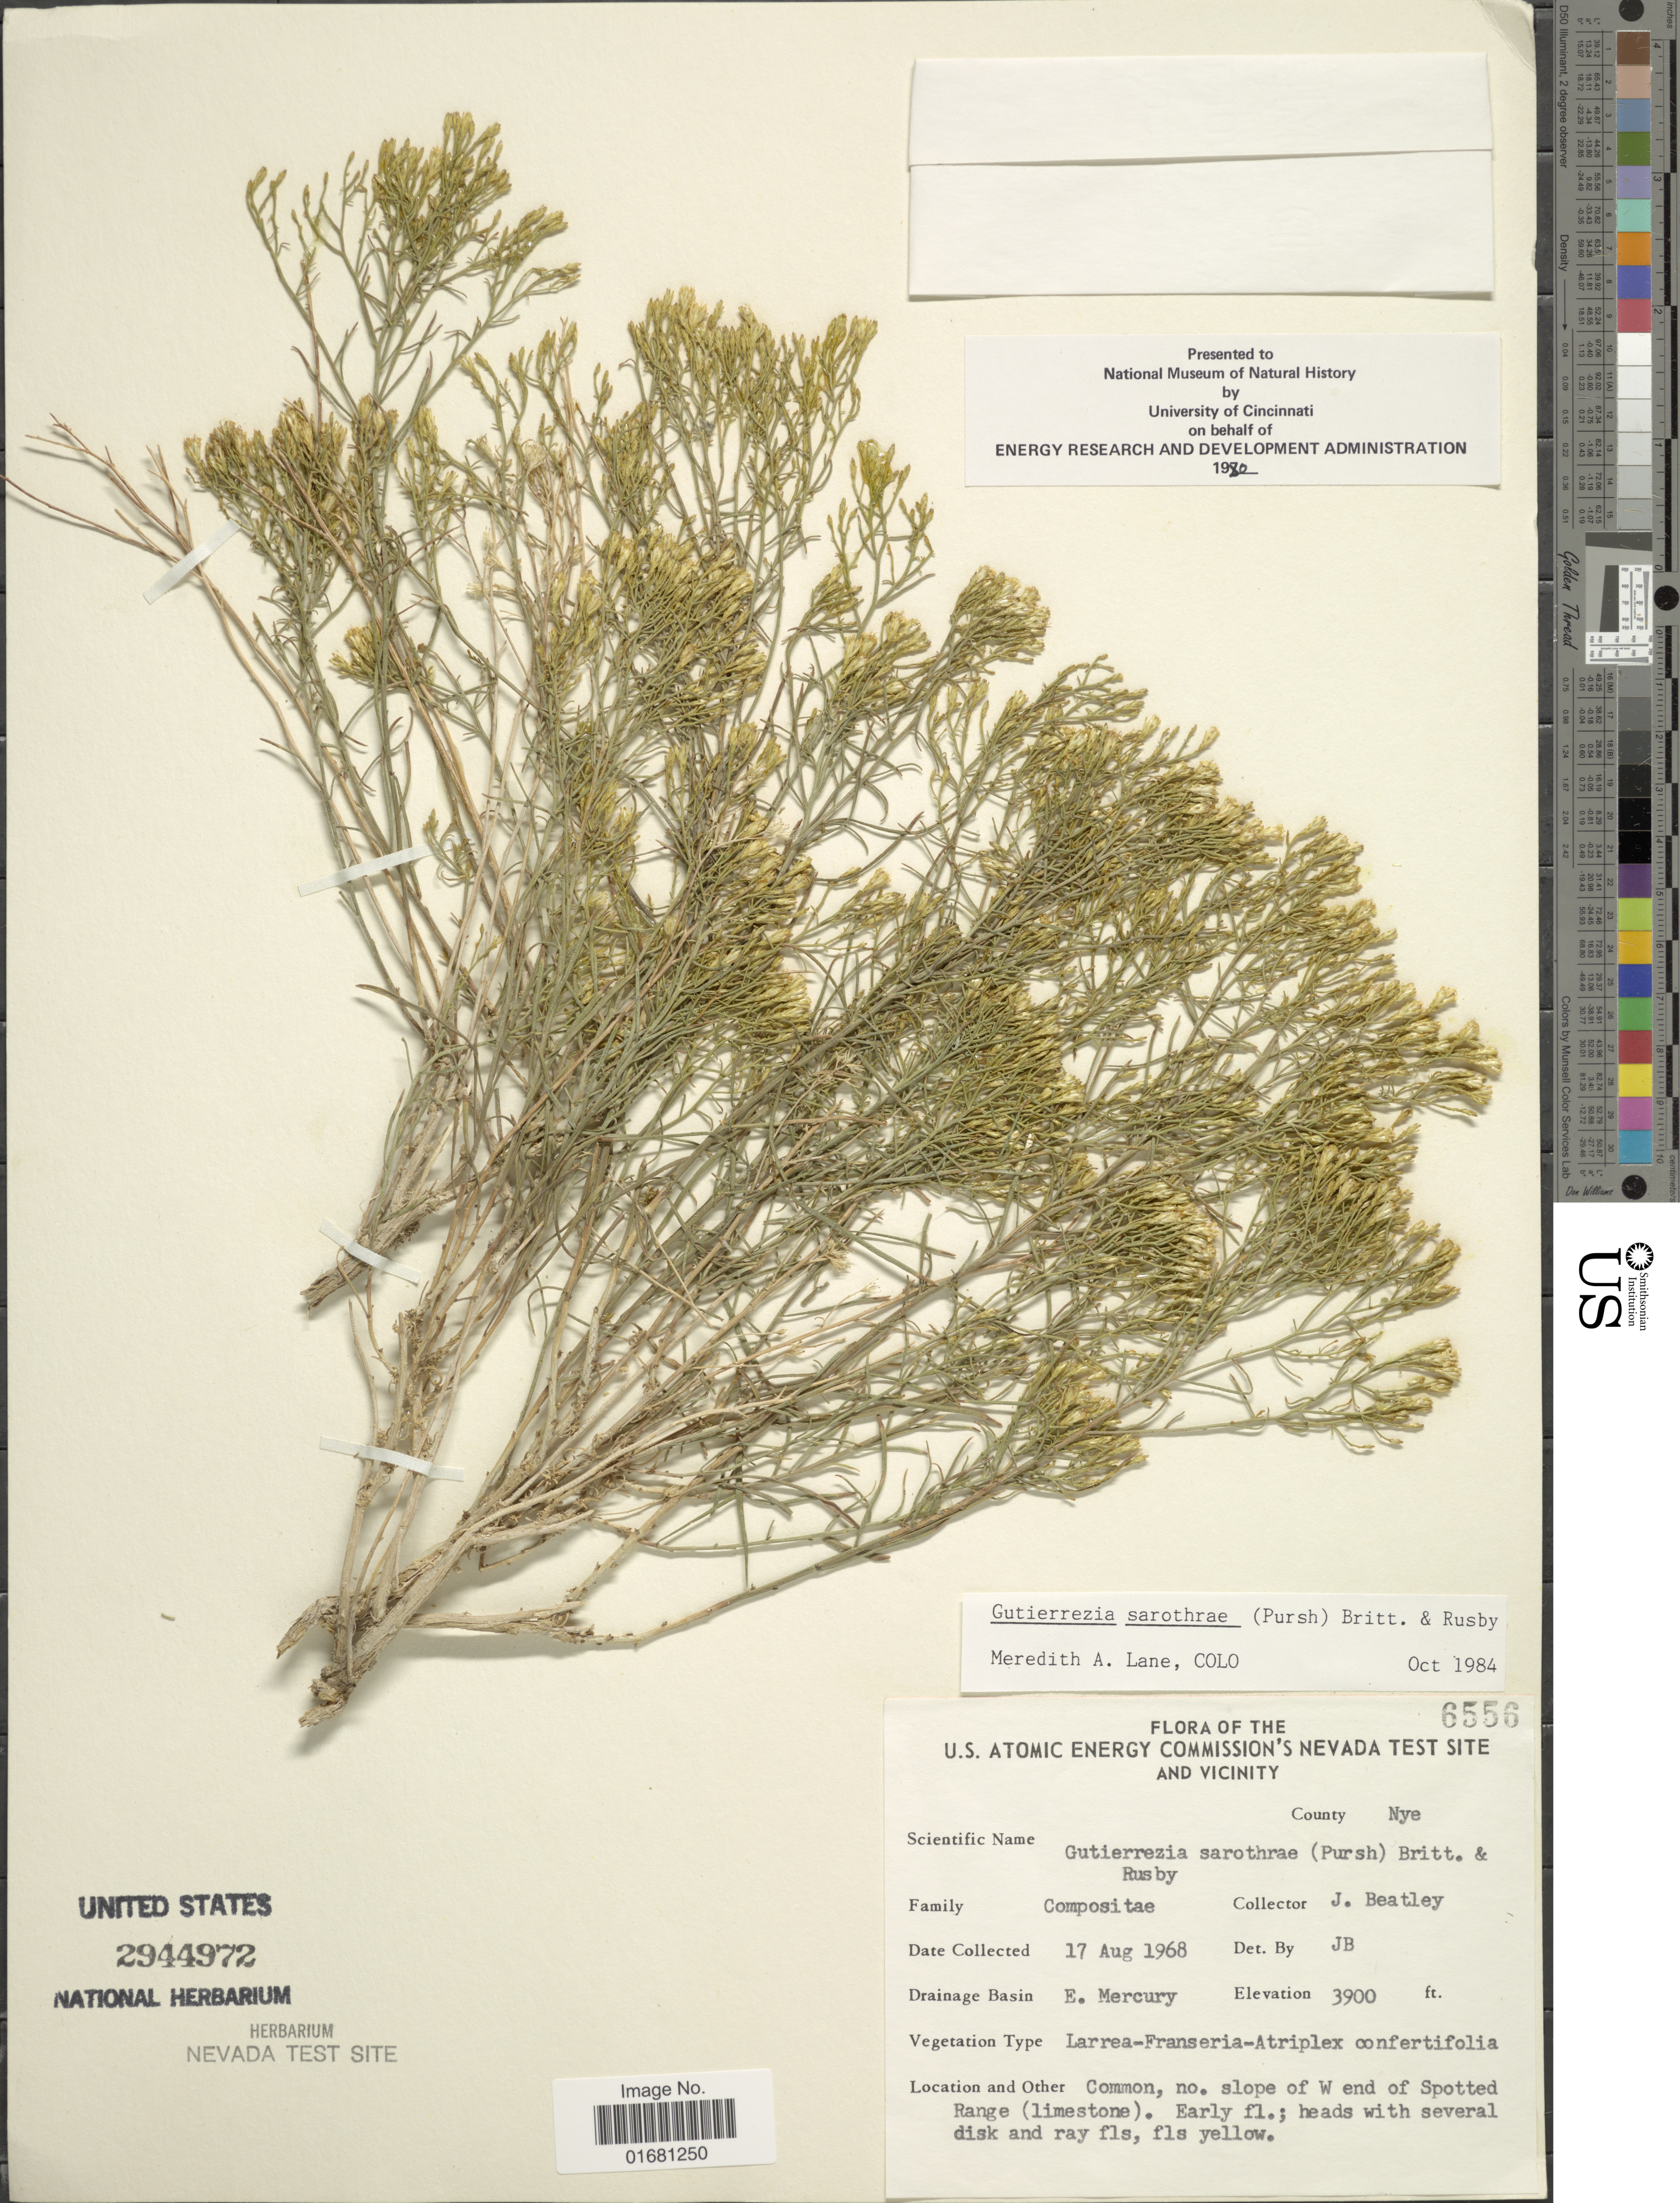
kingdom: Plantae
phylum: Tracheophyta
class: Magnoliopsida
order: Asterales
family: Asteraceae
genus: Gutierrezia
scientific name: Gutierrezia sarothrae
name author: (Pursh) Britton & Rusby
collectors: J. C. Beatley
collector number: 6556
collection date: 1968-08-17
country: United States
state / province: Nevada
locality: Nevada. County Nye. no. slope of W end of Spotted Range (limestone)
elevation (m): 1189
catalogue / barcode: US 2944972